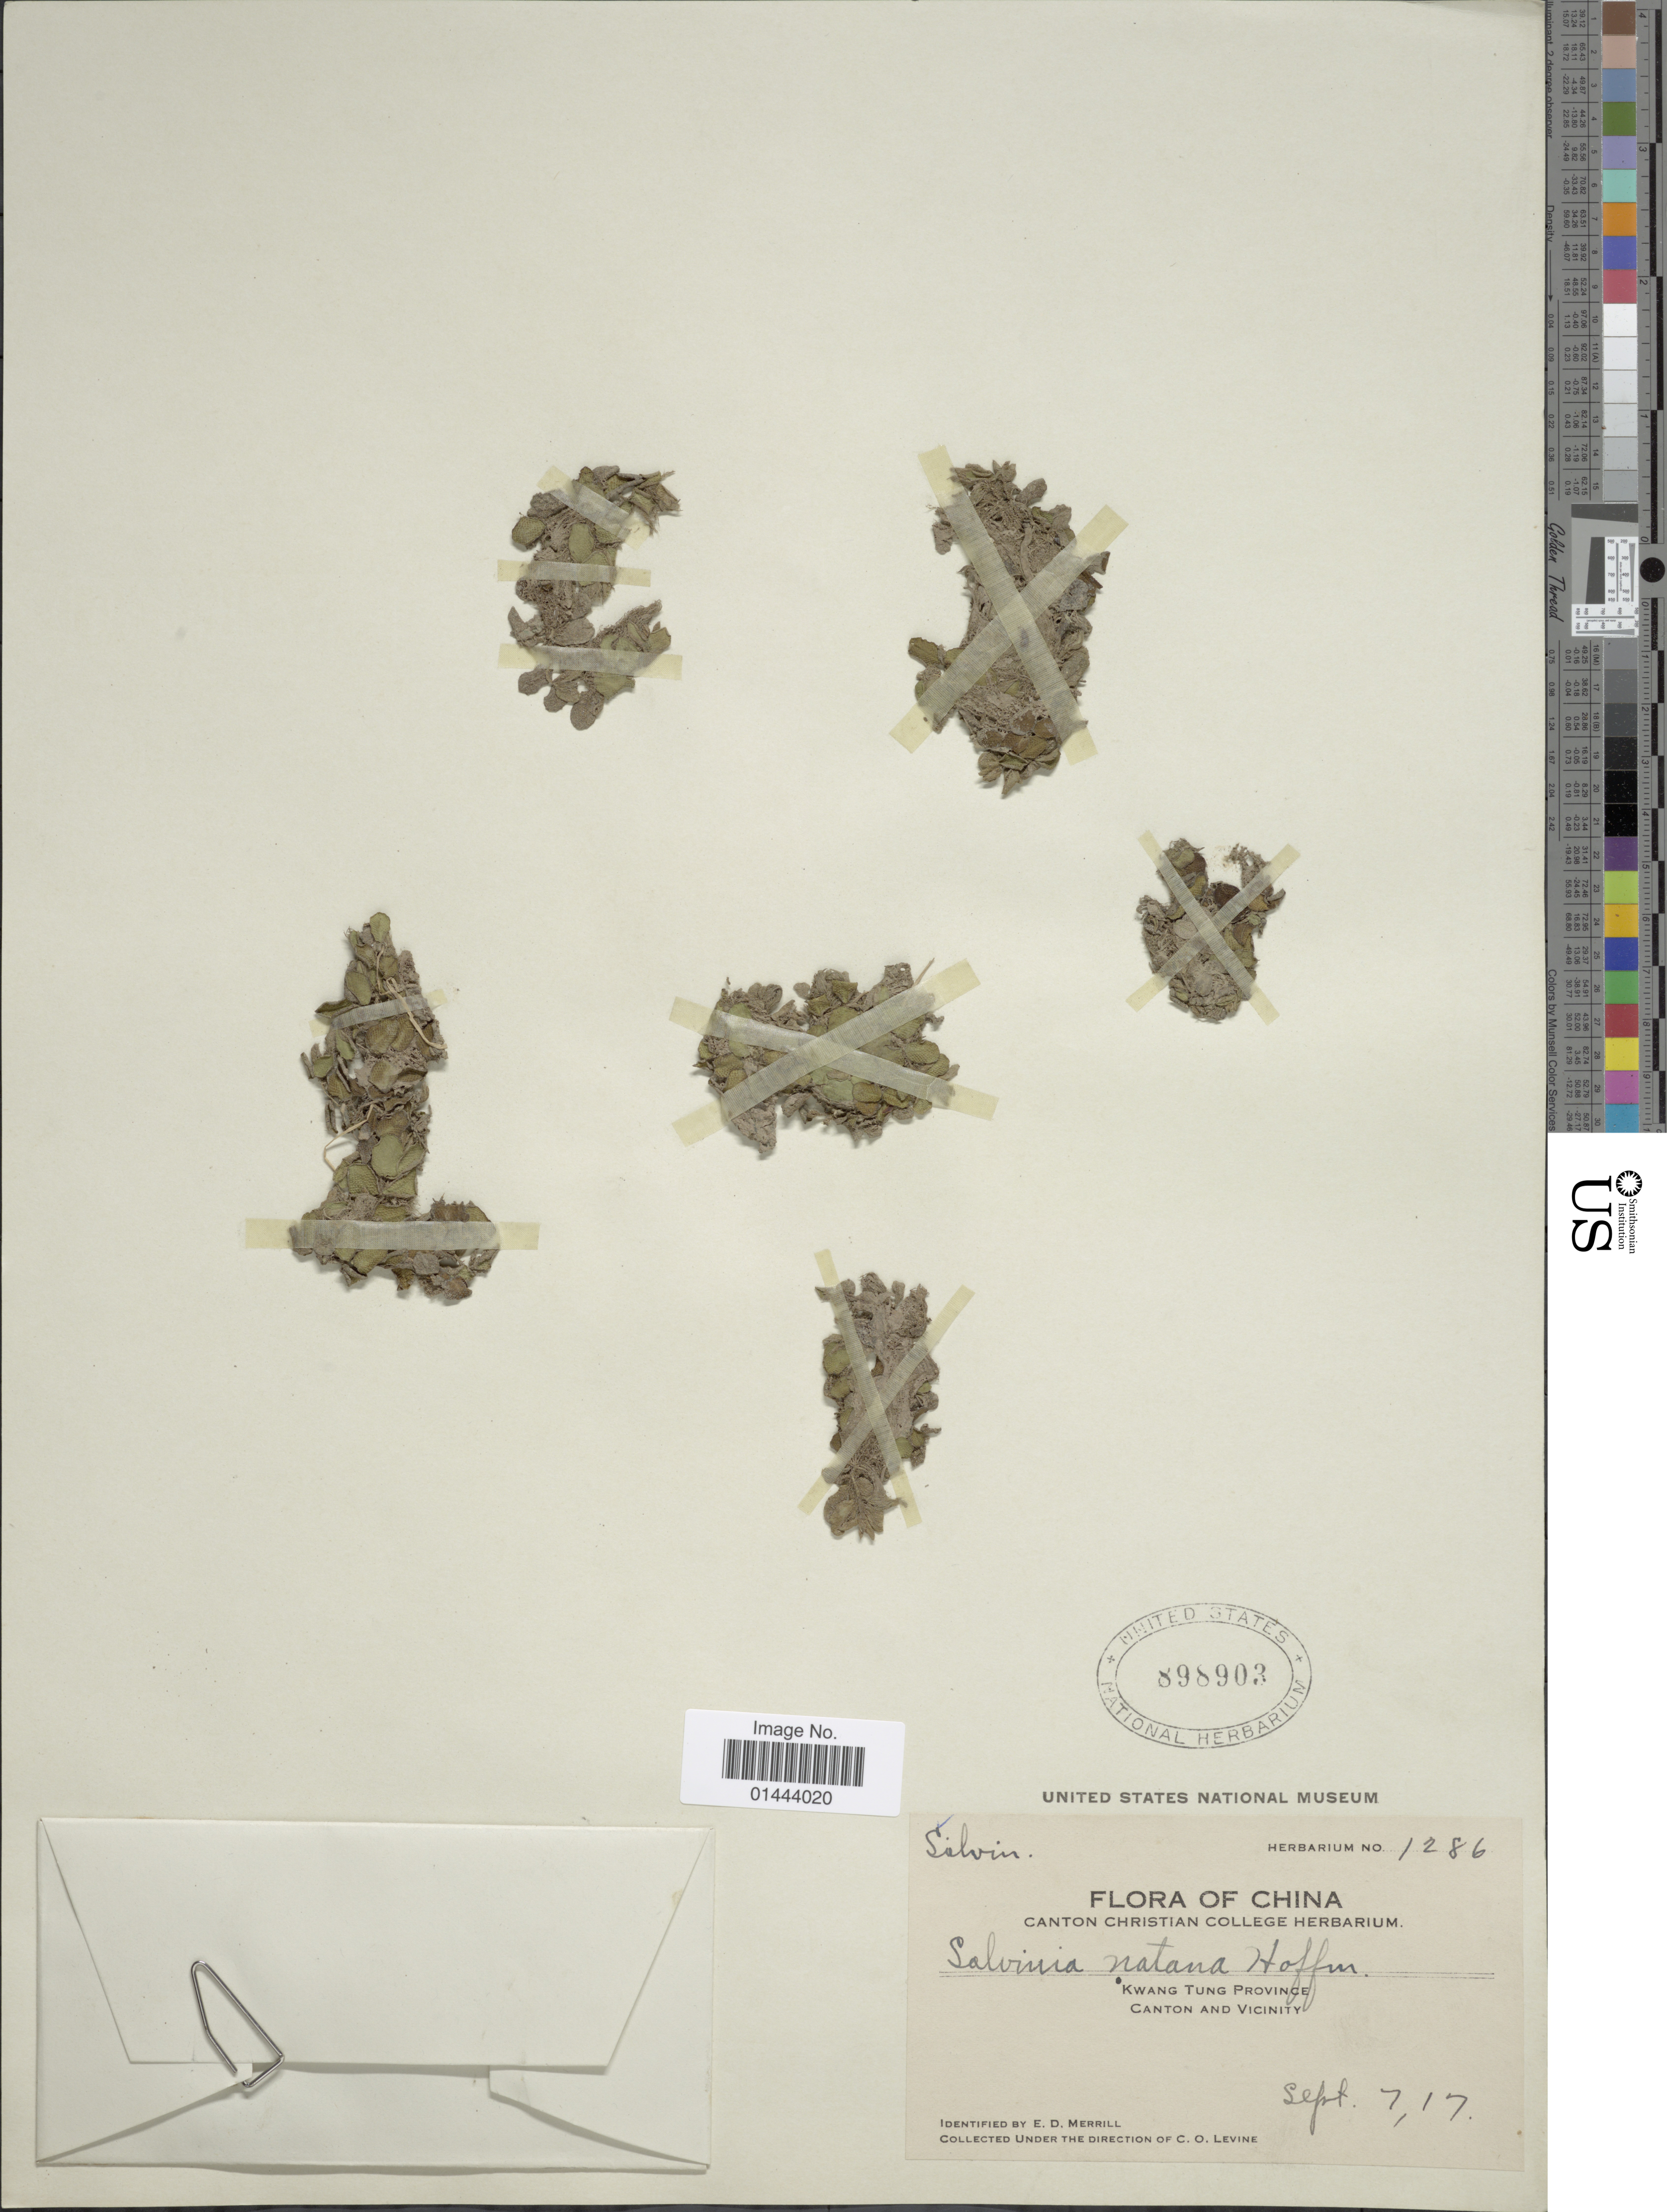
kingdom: Plantae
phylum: Tracheophyta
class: Polypodiopsida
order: Salviniales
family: Salviniaceae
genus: Salvinia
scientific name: Salvinia natans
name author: (L.) All.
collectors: C. O. Levine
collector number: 1286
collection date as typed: Transcribed d/m/y: 7/9/17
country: China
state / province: Guangdong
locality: Kwang Tung Province, Canton and vicinity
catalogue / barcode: US 898903